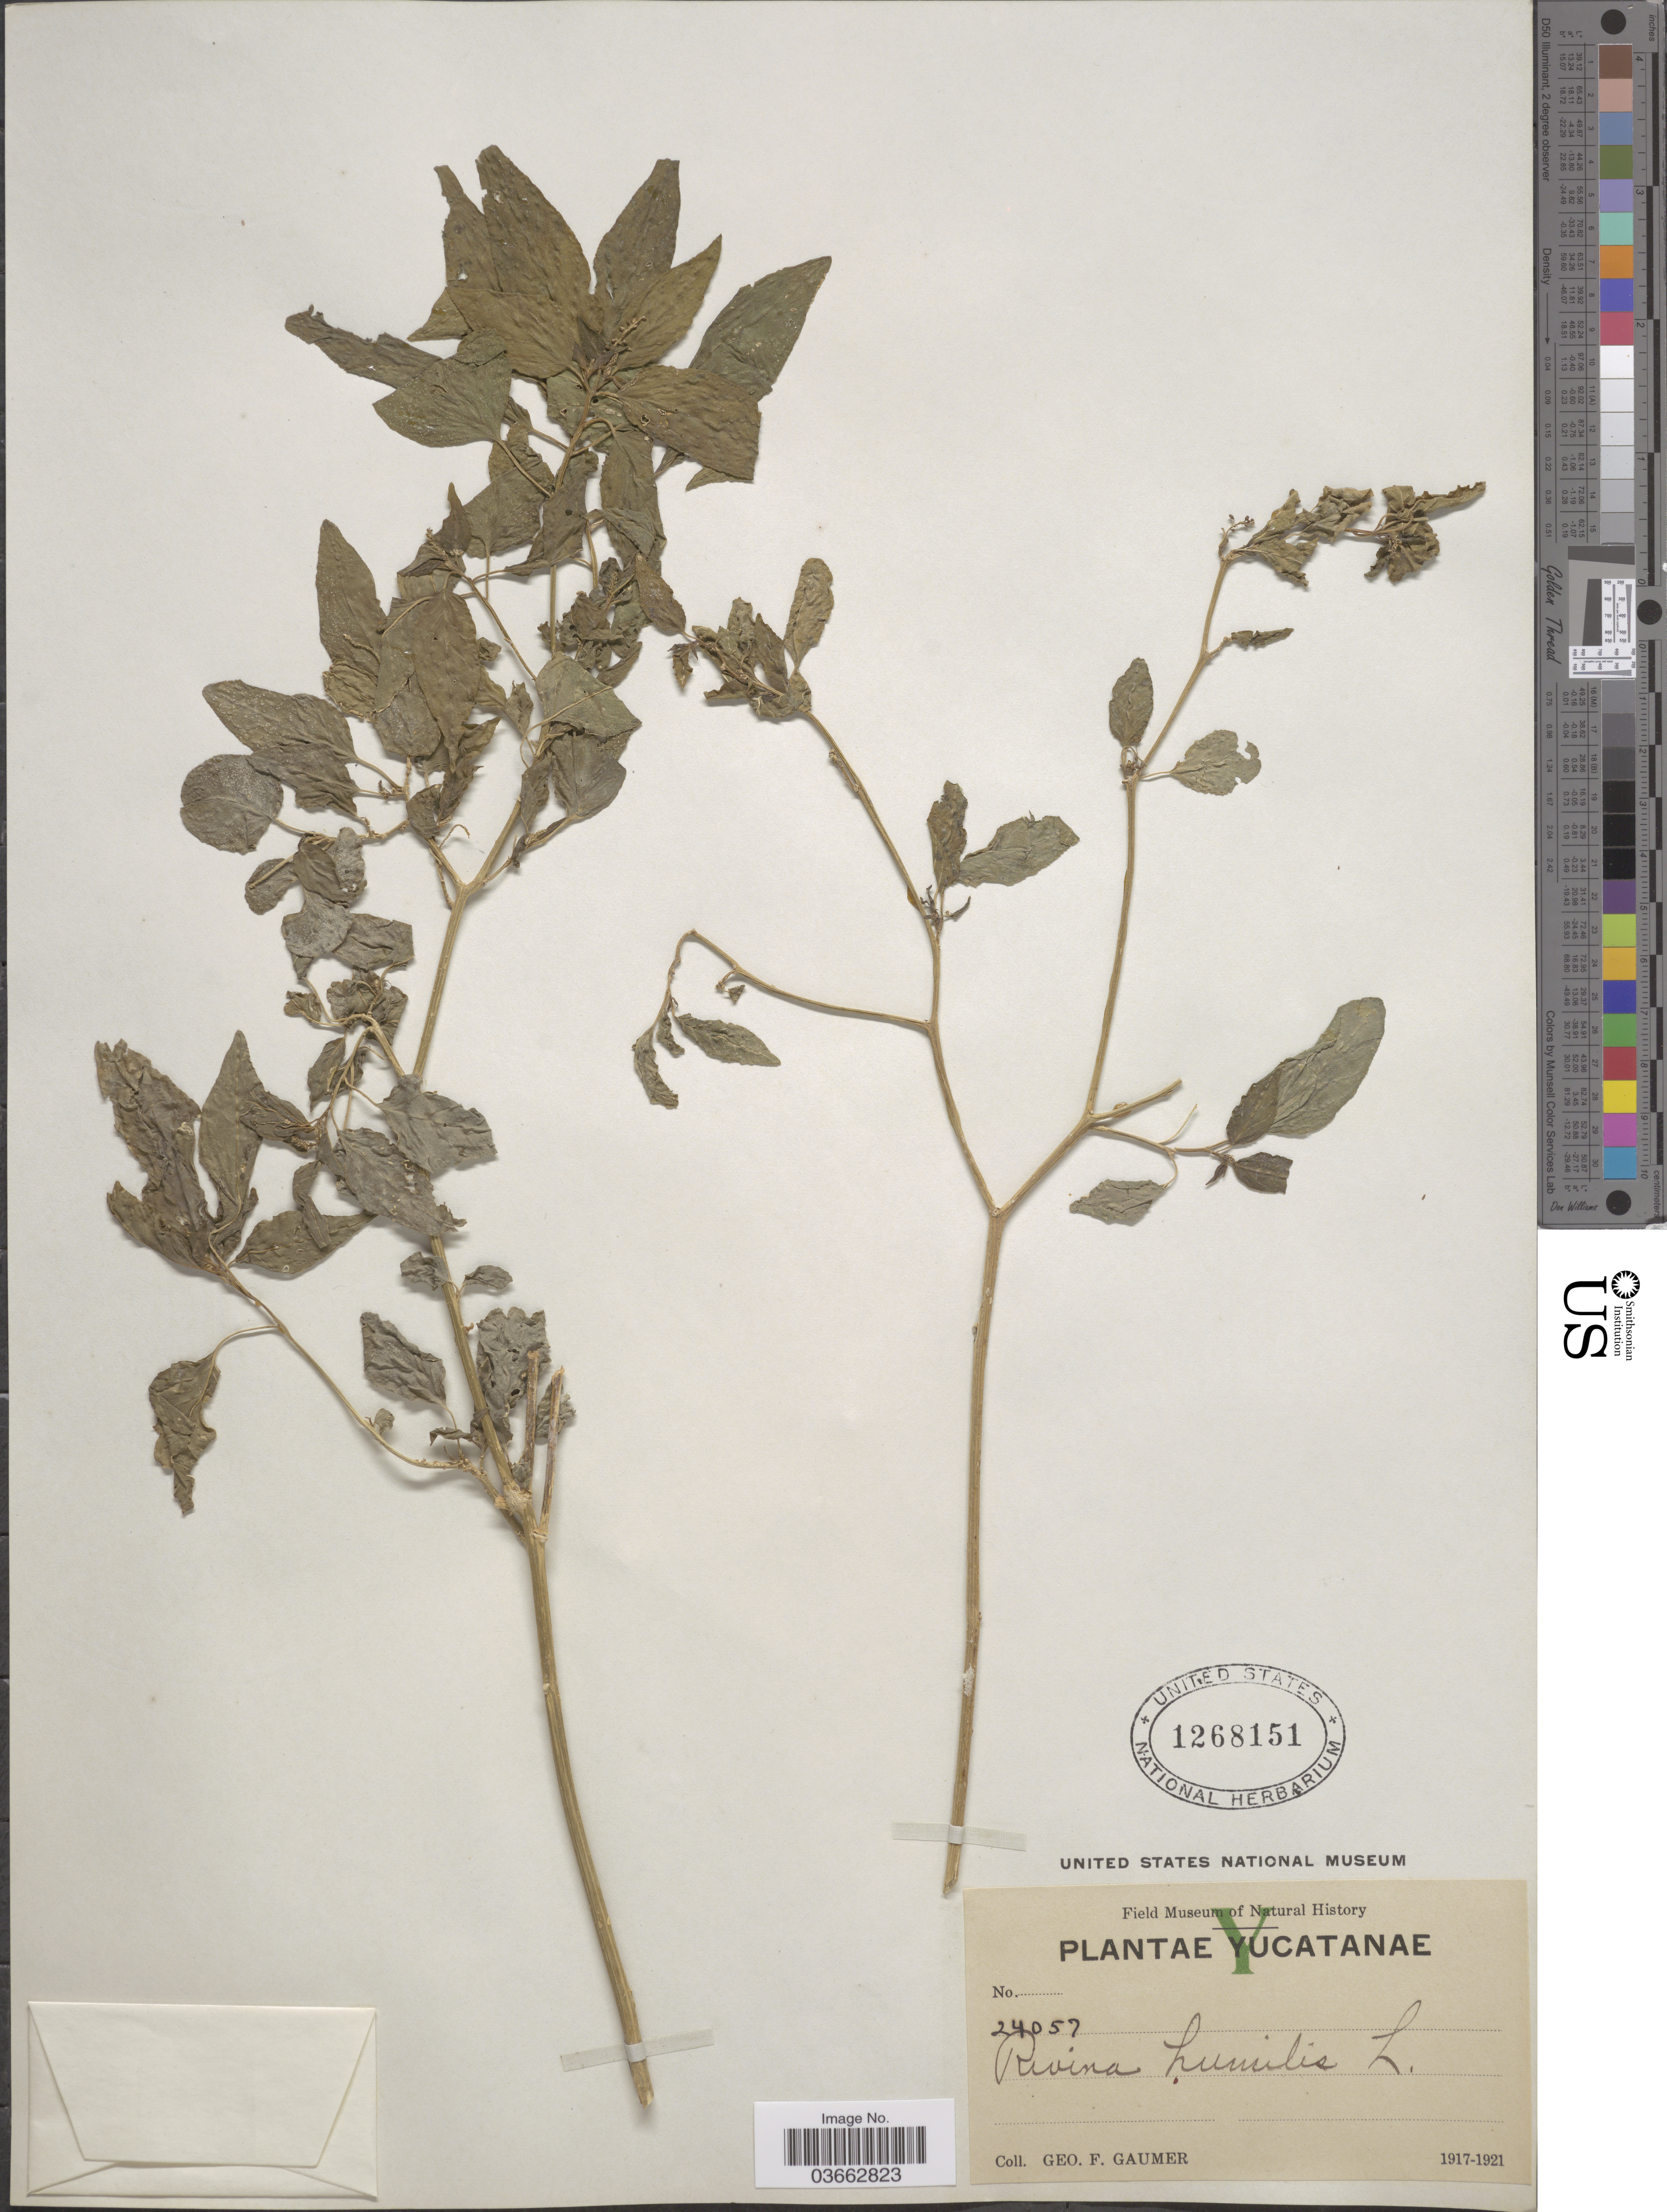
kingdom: Plantae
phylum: Tracheophyta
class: Magnoliopsida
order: Caryophyllales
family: Phytolaccaceae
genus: Rivina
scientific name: Rivina humilis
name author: L.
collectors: G. F. Gaumer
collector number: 24057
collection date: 1917/1921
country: Mexico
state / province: Yucatán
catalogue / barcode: US 1268151